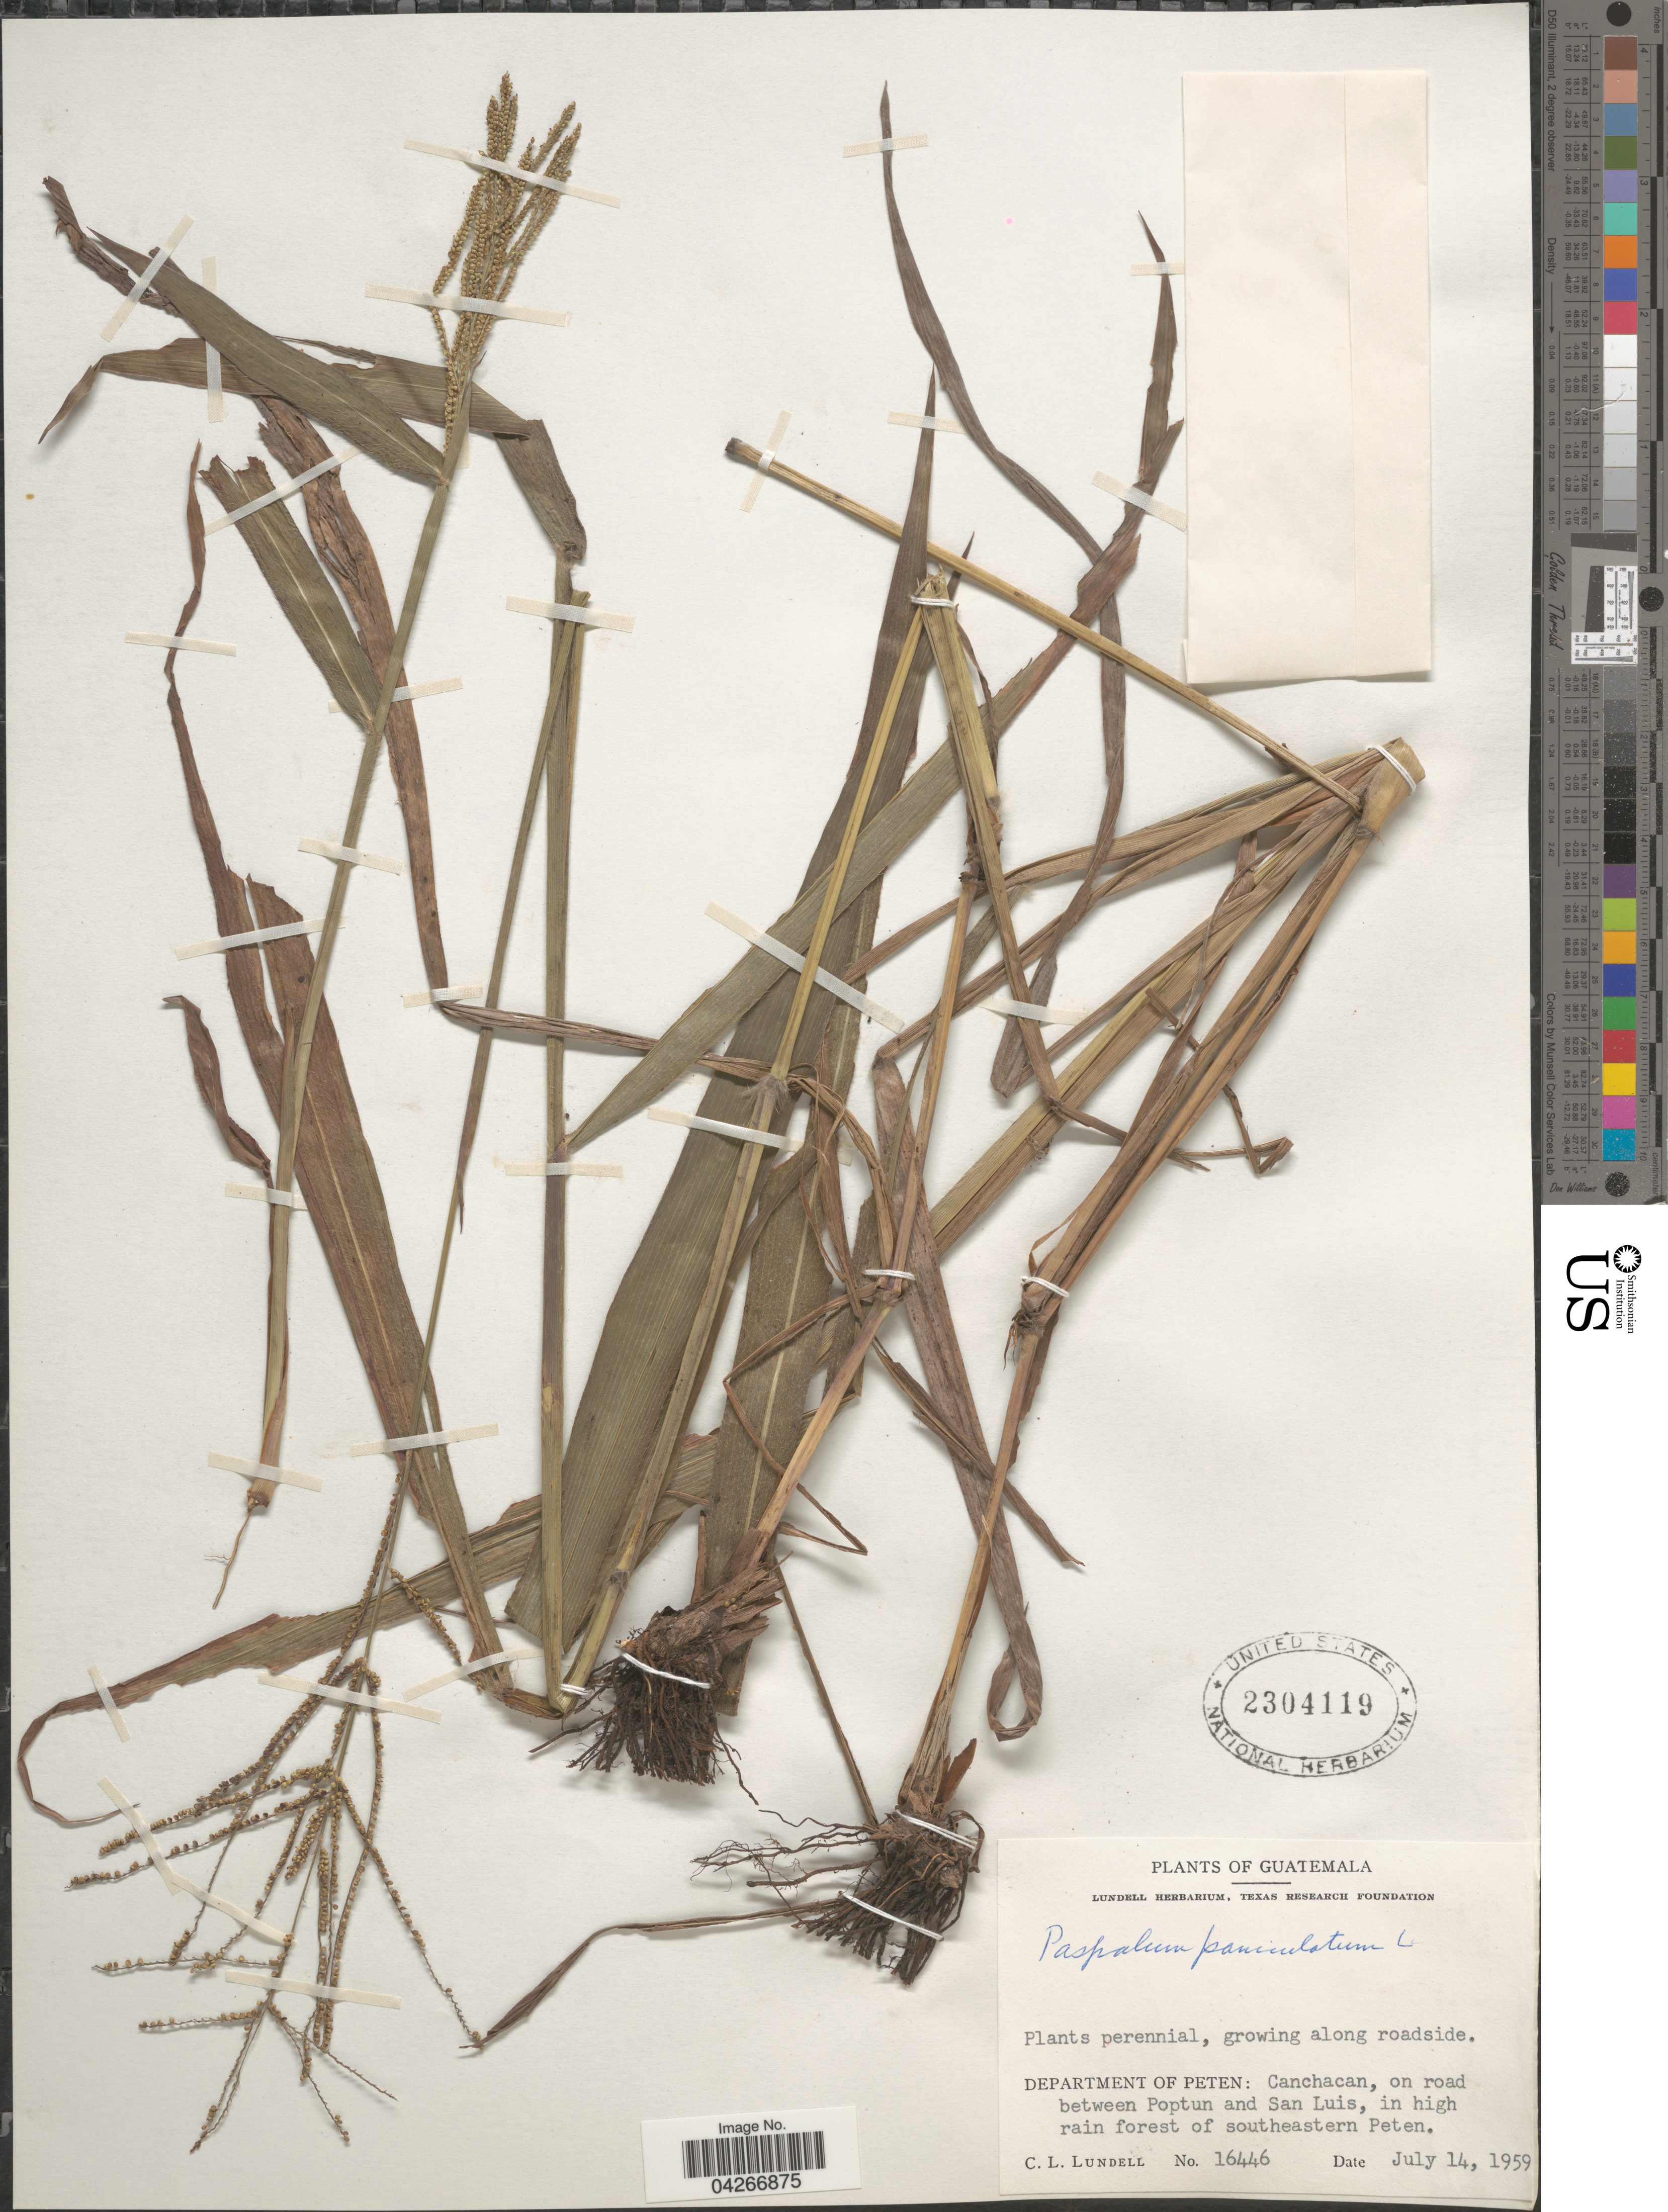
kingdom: Plantae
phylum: Tracheophyta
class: Liliopsida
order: Poales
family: Poaceae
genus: Paspalum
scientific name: Paspalum paniculatum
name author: L.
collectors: C. L. Lundell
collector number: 16446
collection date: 1959-07-14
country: Guatemala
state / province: El Peten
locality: Department of Peten: Canchacan, on road between Poptun and San Luis, in high rain forest of southeastern Peten.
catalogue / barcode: US 2304119